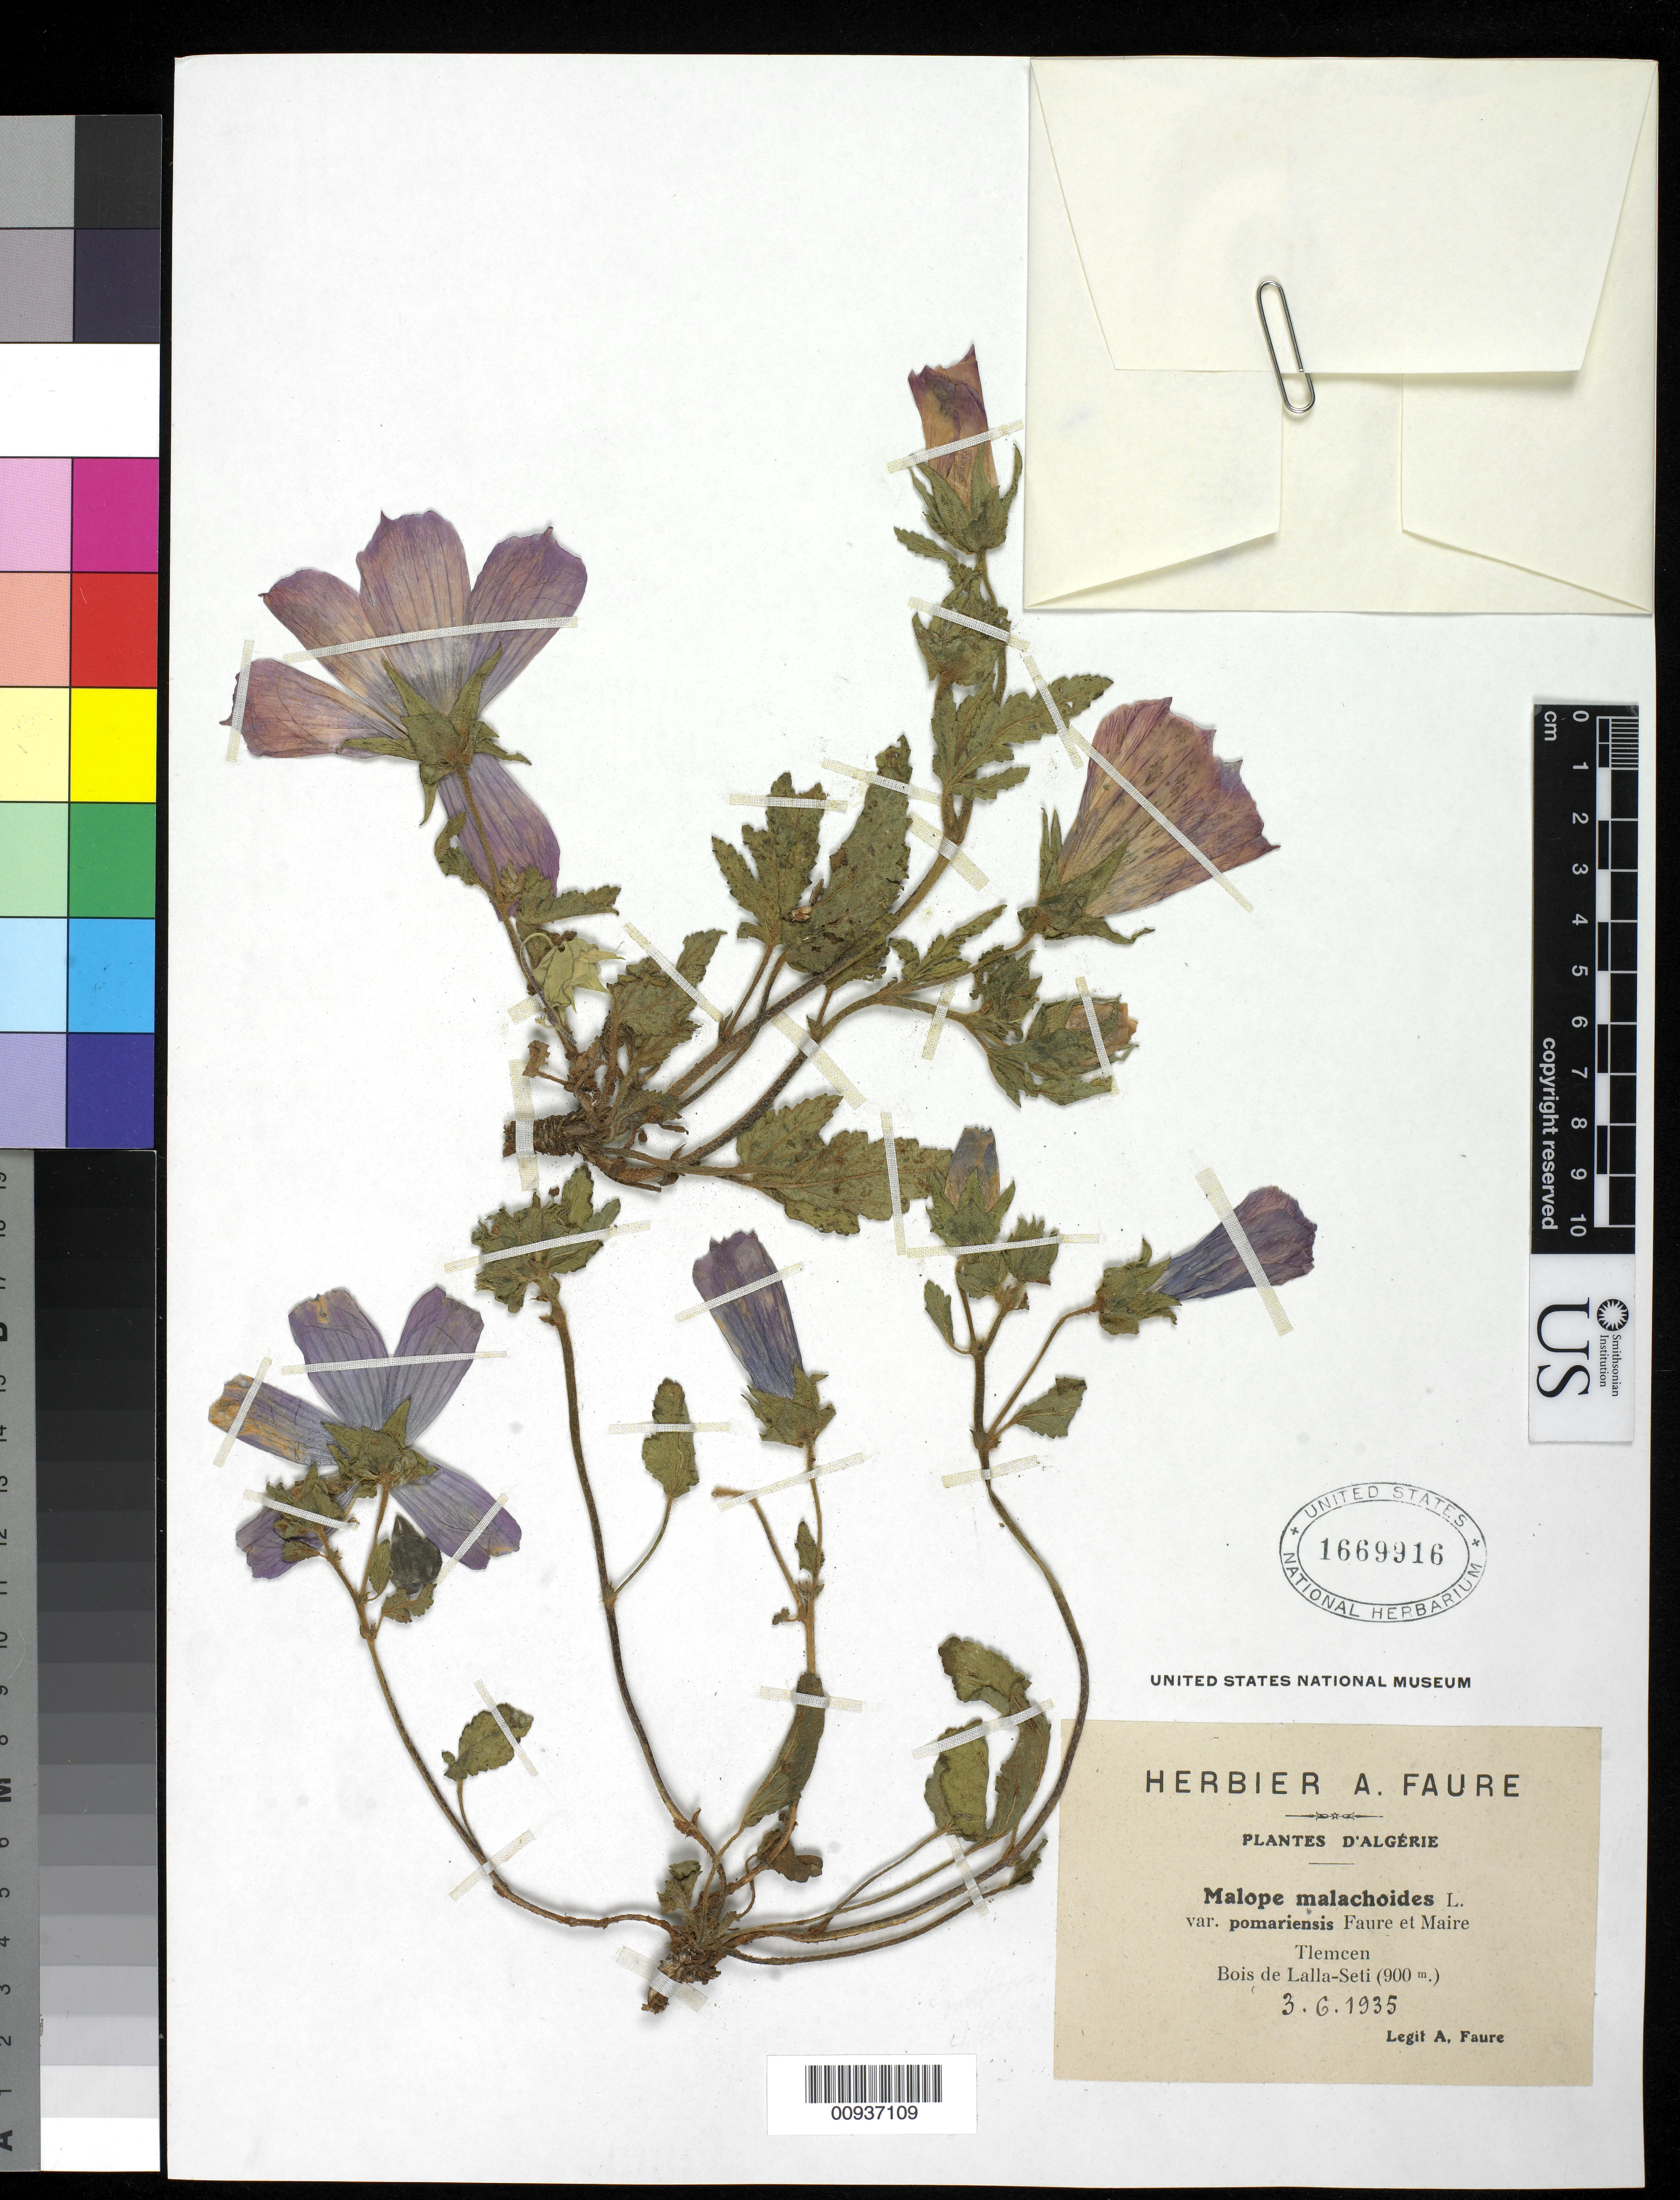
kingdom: Plantae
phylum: Tracheophyta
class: Magnoliopsida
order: Malvales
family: Malvaceae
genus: Malope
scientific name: Malope malacoides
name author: L.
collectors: A. Faure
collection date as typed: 06 Mar 1935 or 03 Jun 1935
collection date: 1935-03-06 or 1935-06-03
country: Algeria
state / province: Tlemcen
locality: Tlemcem, Bois de Lall-Seti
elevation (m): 900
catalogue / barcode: US 1669916